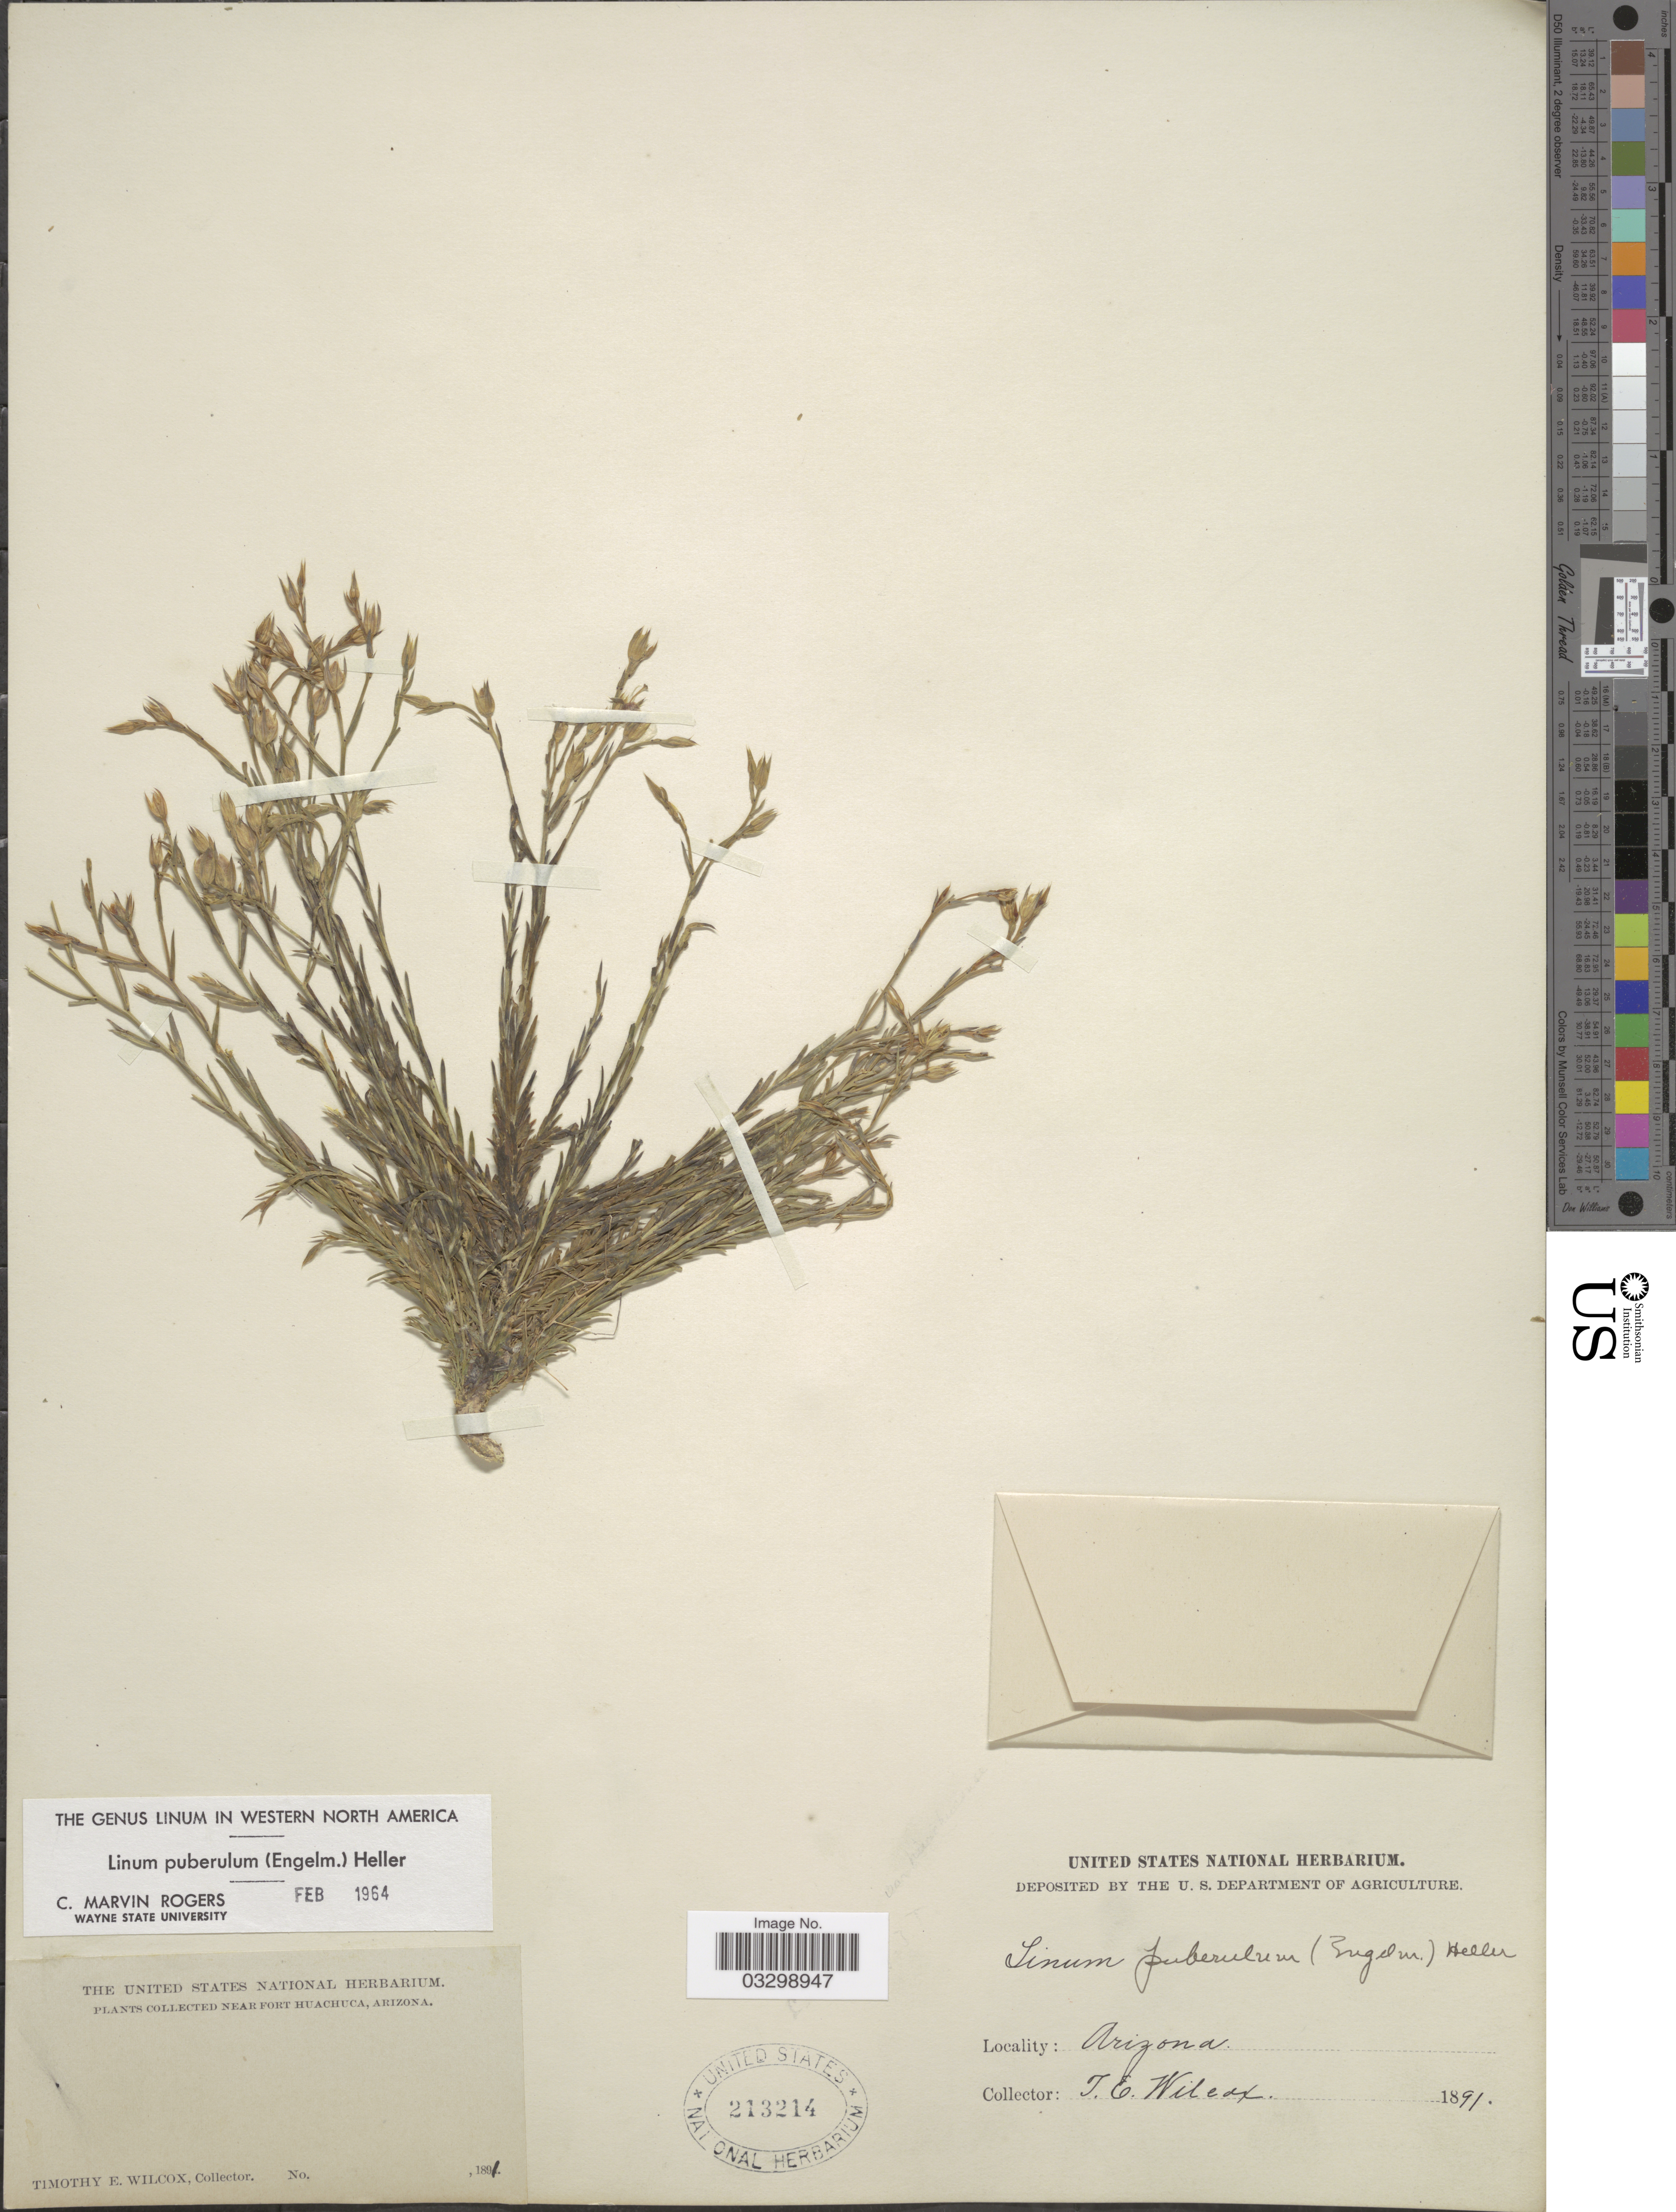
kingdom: Plantae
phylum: Tracheophyta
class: Magnoliopsida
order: Malpighiales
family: Linaceae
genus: Linum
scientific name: Linum puberulum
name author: (Engelm.) A. Heller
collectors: T. E. Wilcox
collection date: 1891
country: United States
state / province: Arizona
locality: Near Fort Huachuca.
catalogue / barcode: US 213214